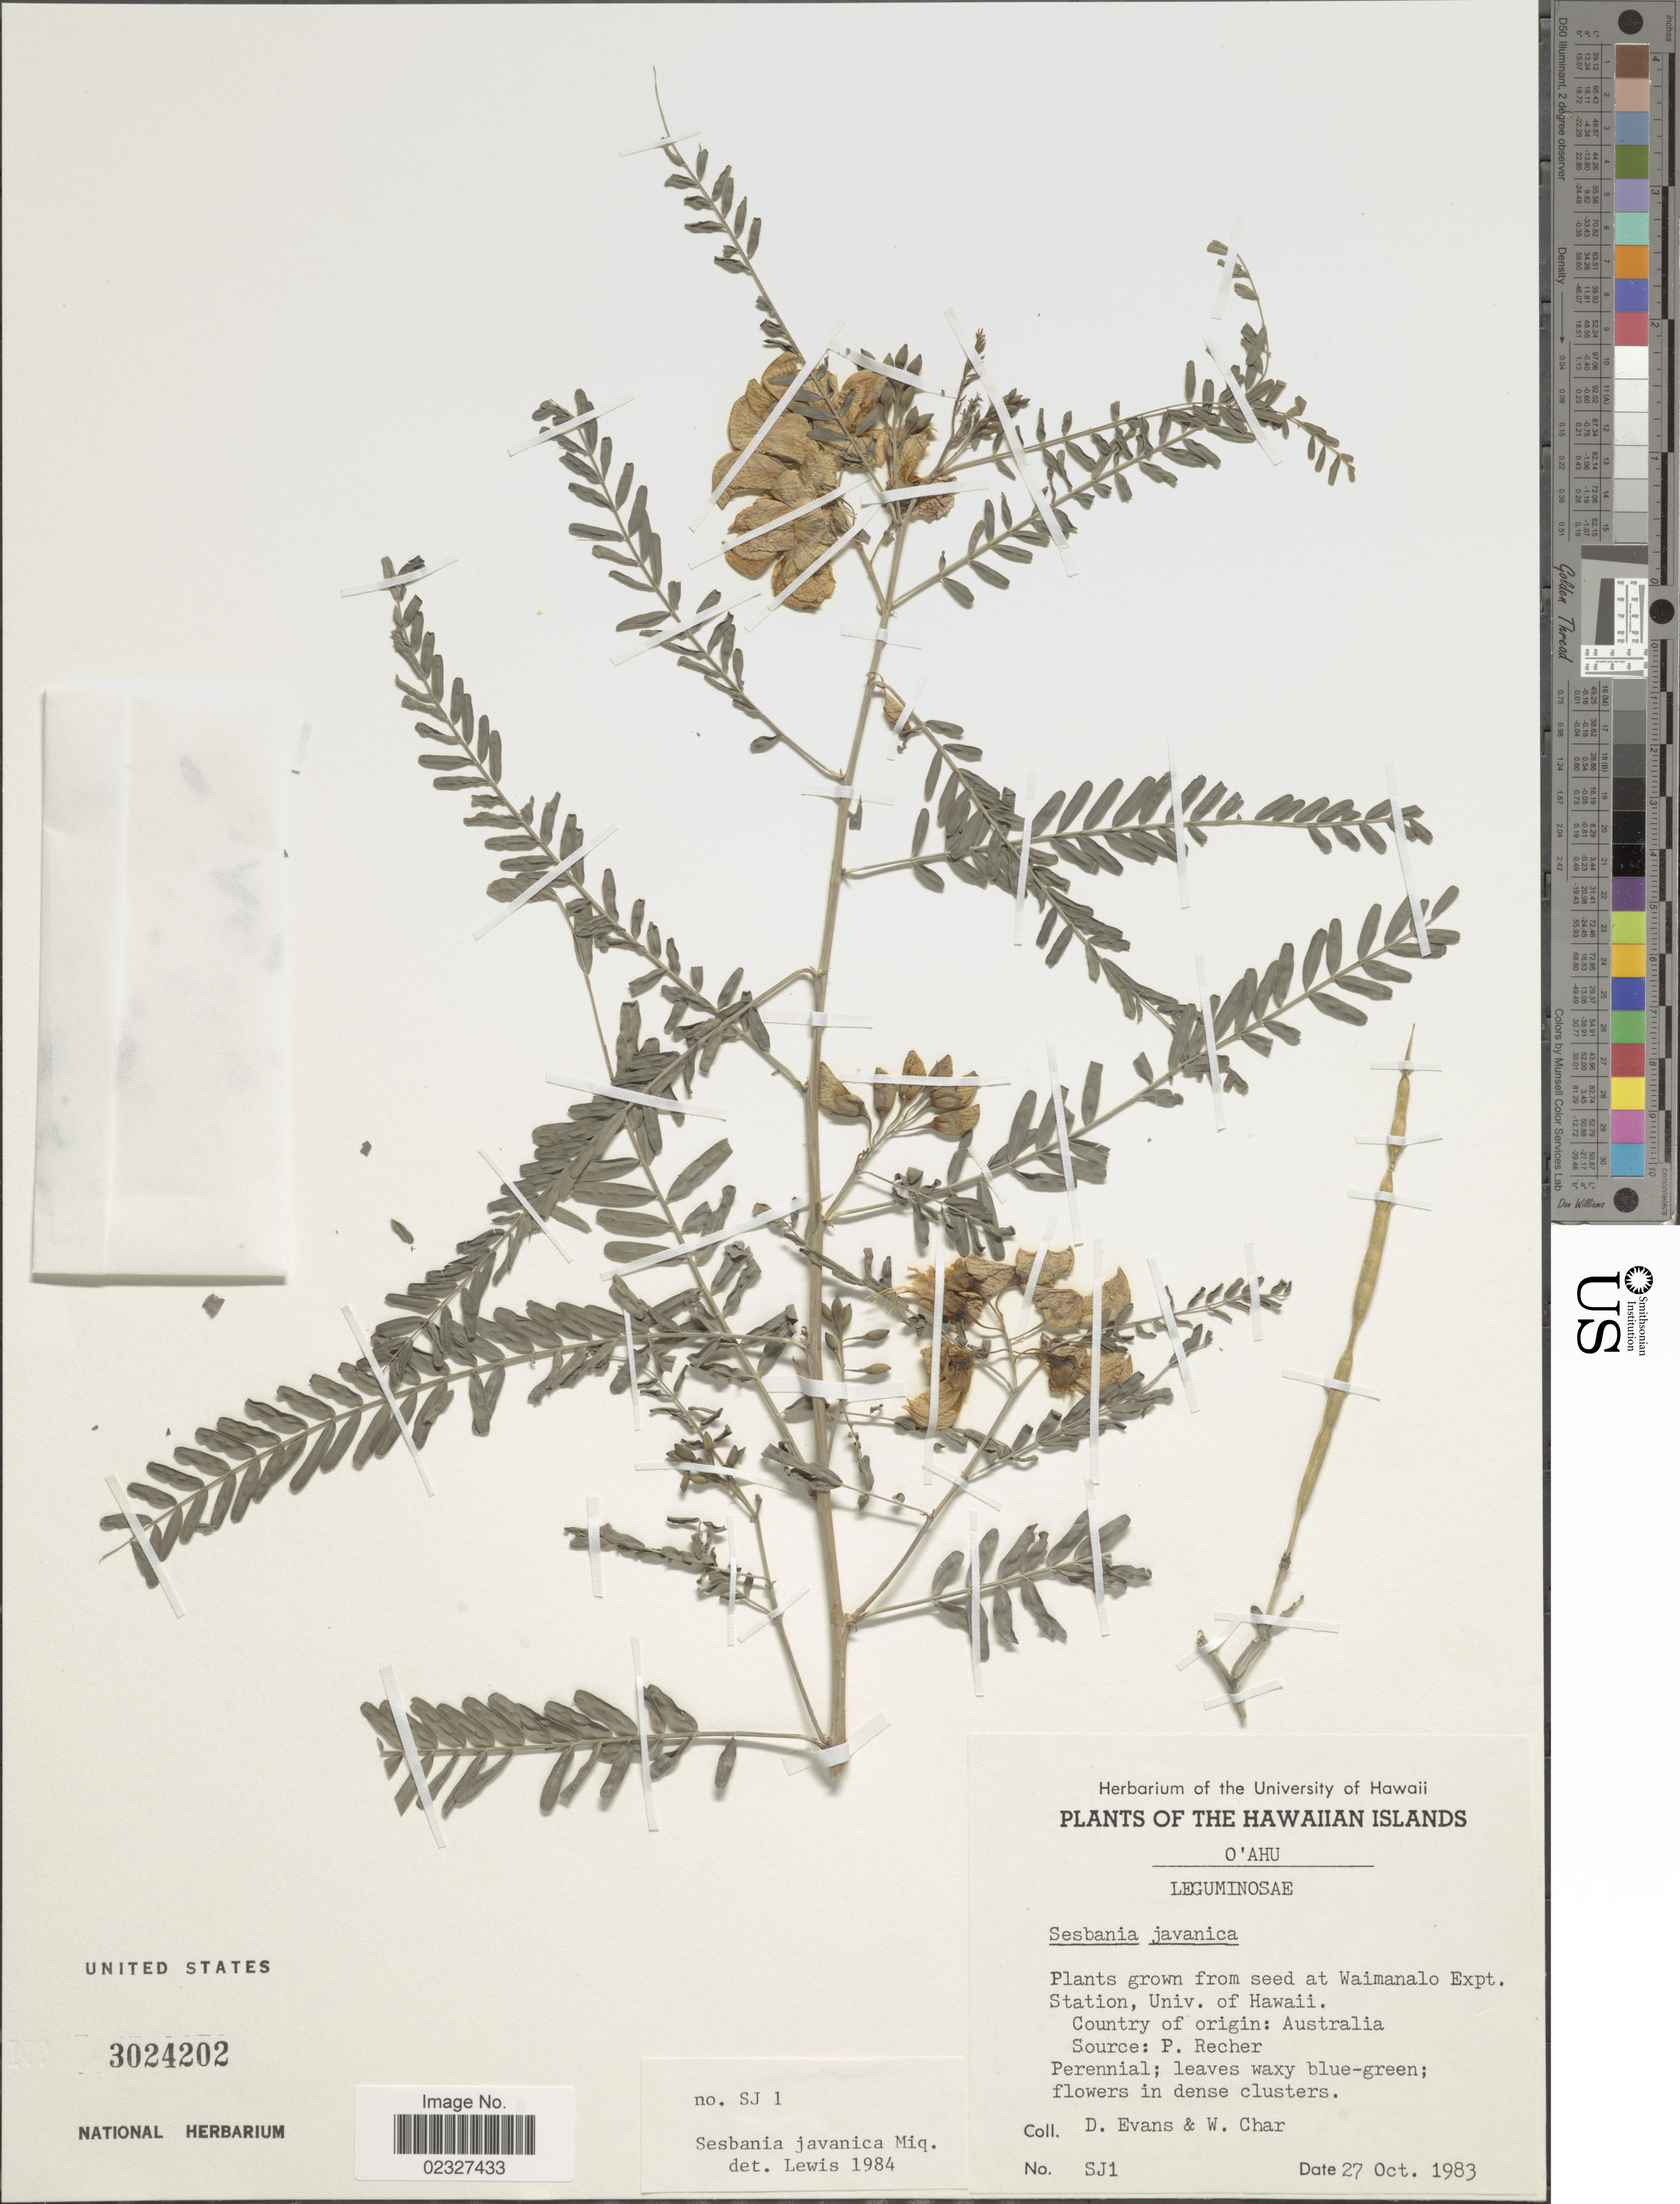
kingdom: Plantae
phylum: Tracheophyta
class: Magnoliopsida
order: Fabales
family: Fabaceae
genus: Sesbania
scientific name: Sesbania javanica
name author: Miq.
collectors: D. Evans & W. Char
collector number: SJ1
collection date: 1983-10-27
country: United States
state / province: Hawaii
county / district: Honolulu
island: Oahu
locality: Waimanalo Expt. Station, Univ. of Hawaii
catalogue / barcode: US 3024202